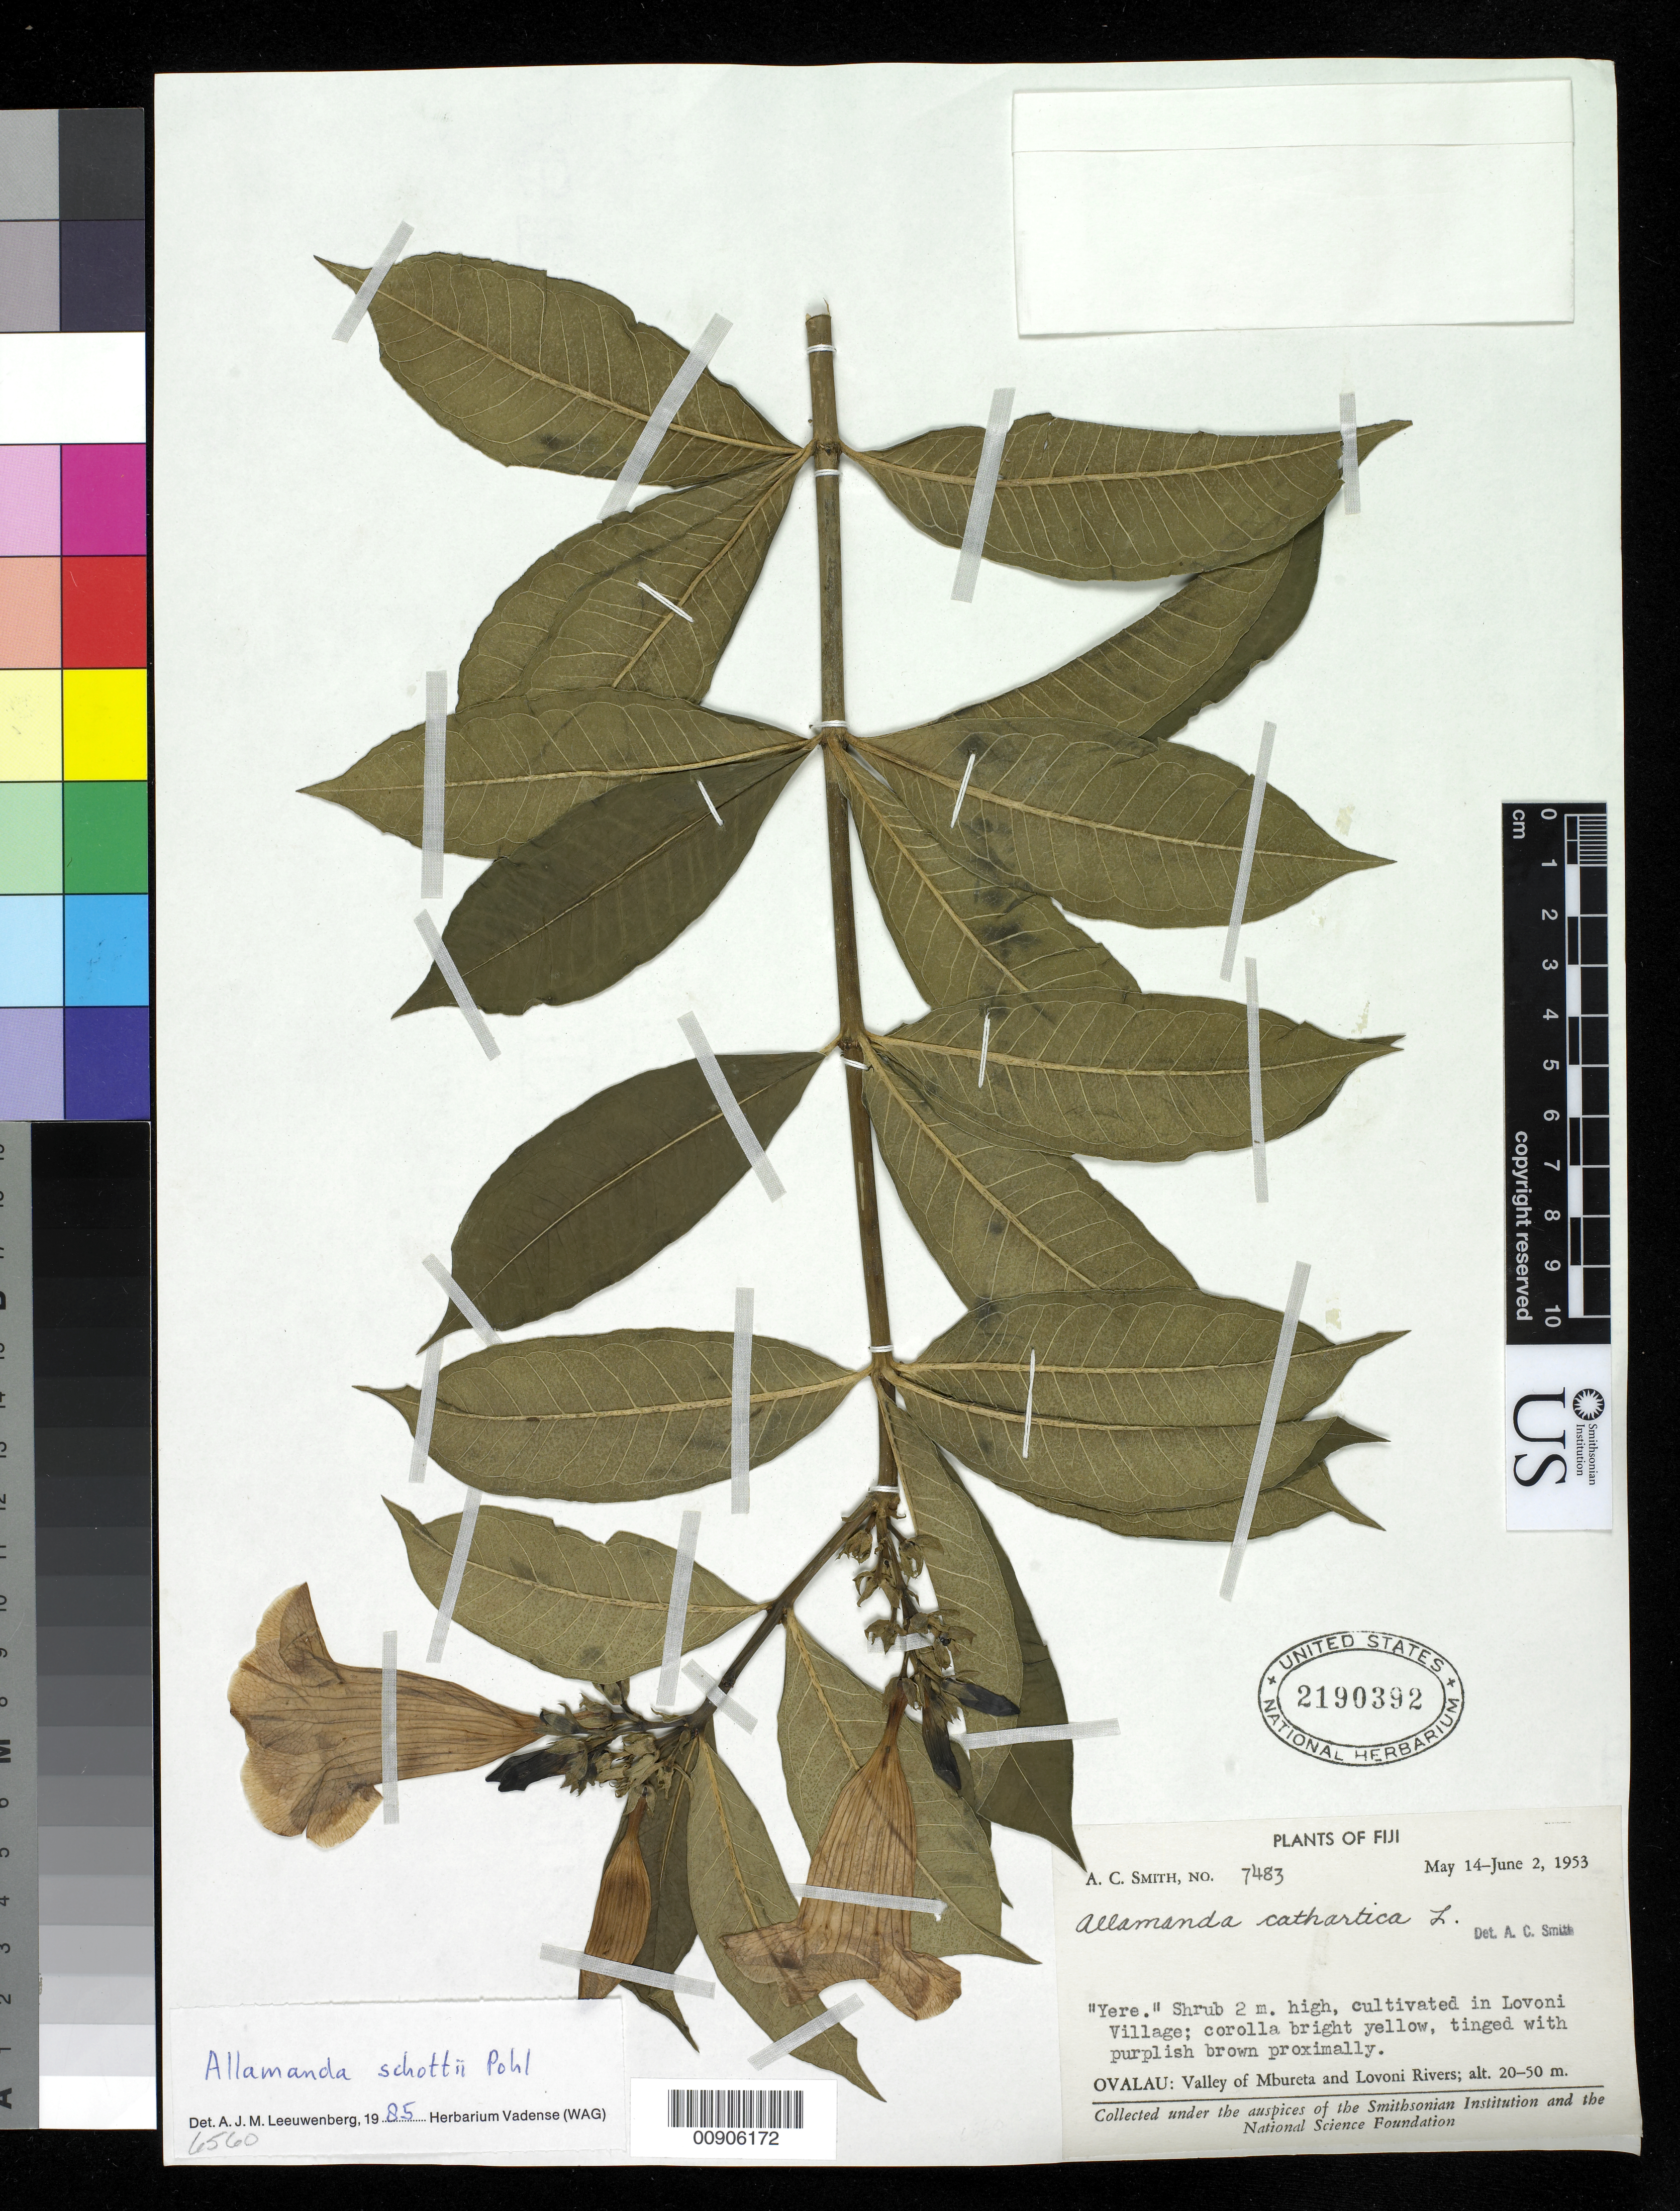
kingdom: Plantae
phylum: Tracheophyta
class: Magnoliopsida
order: Gentianales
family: Apocynaceae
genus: Allamanda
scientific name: Allamanda schottii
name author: Pohl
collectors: C. A. Smith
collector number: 7483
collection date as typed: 14 May 1953 to 02 Jun 1953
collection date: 1953-05-14/1953-06-02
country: Fiji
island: Ovalau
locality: Ovalau: Valley of Mbureta and Lovoni Rivers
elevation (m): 20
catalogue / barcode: US 2190392